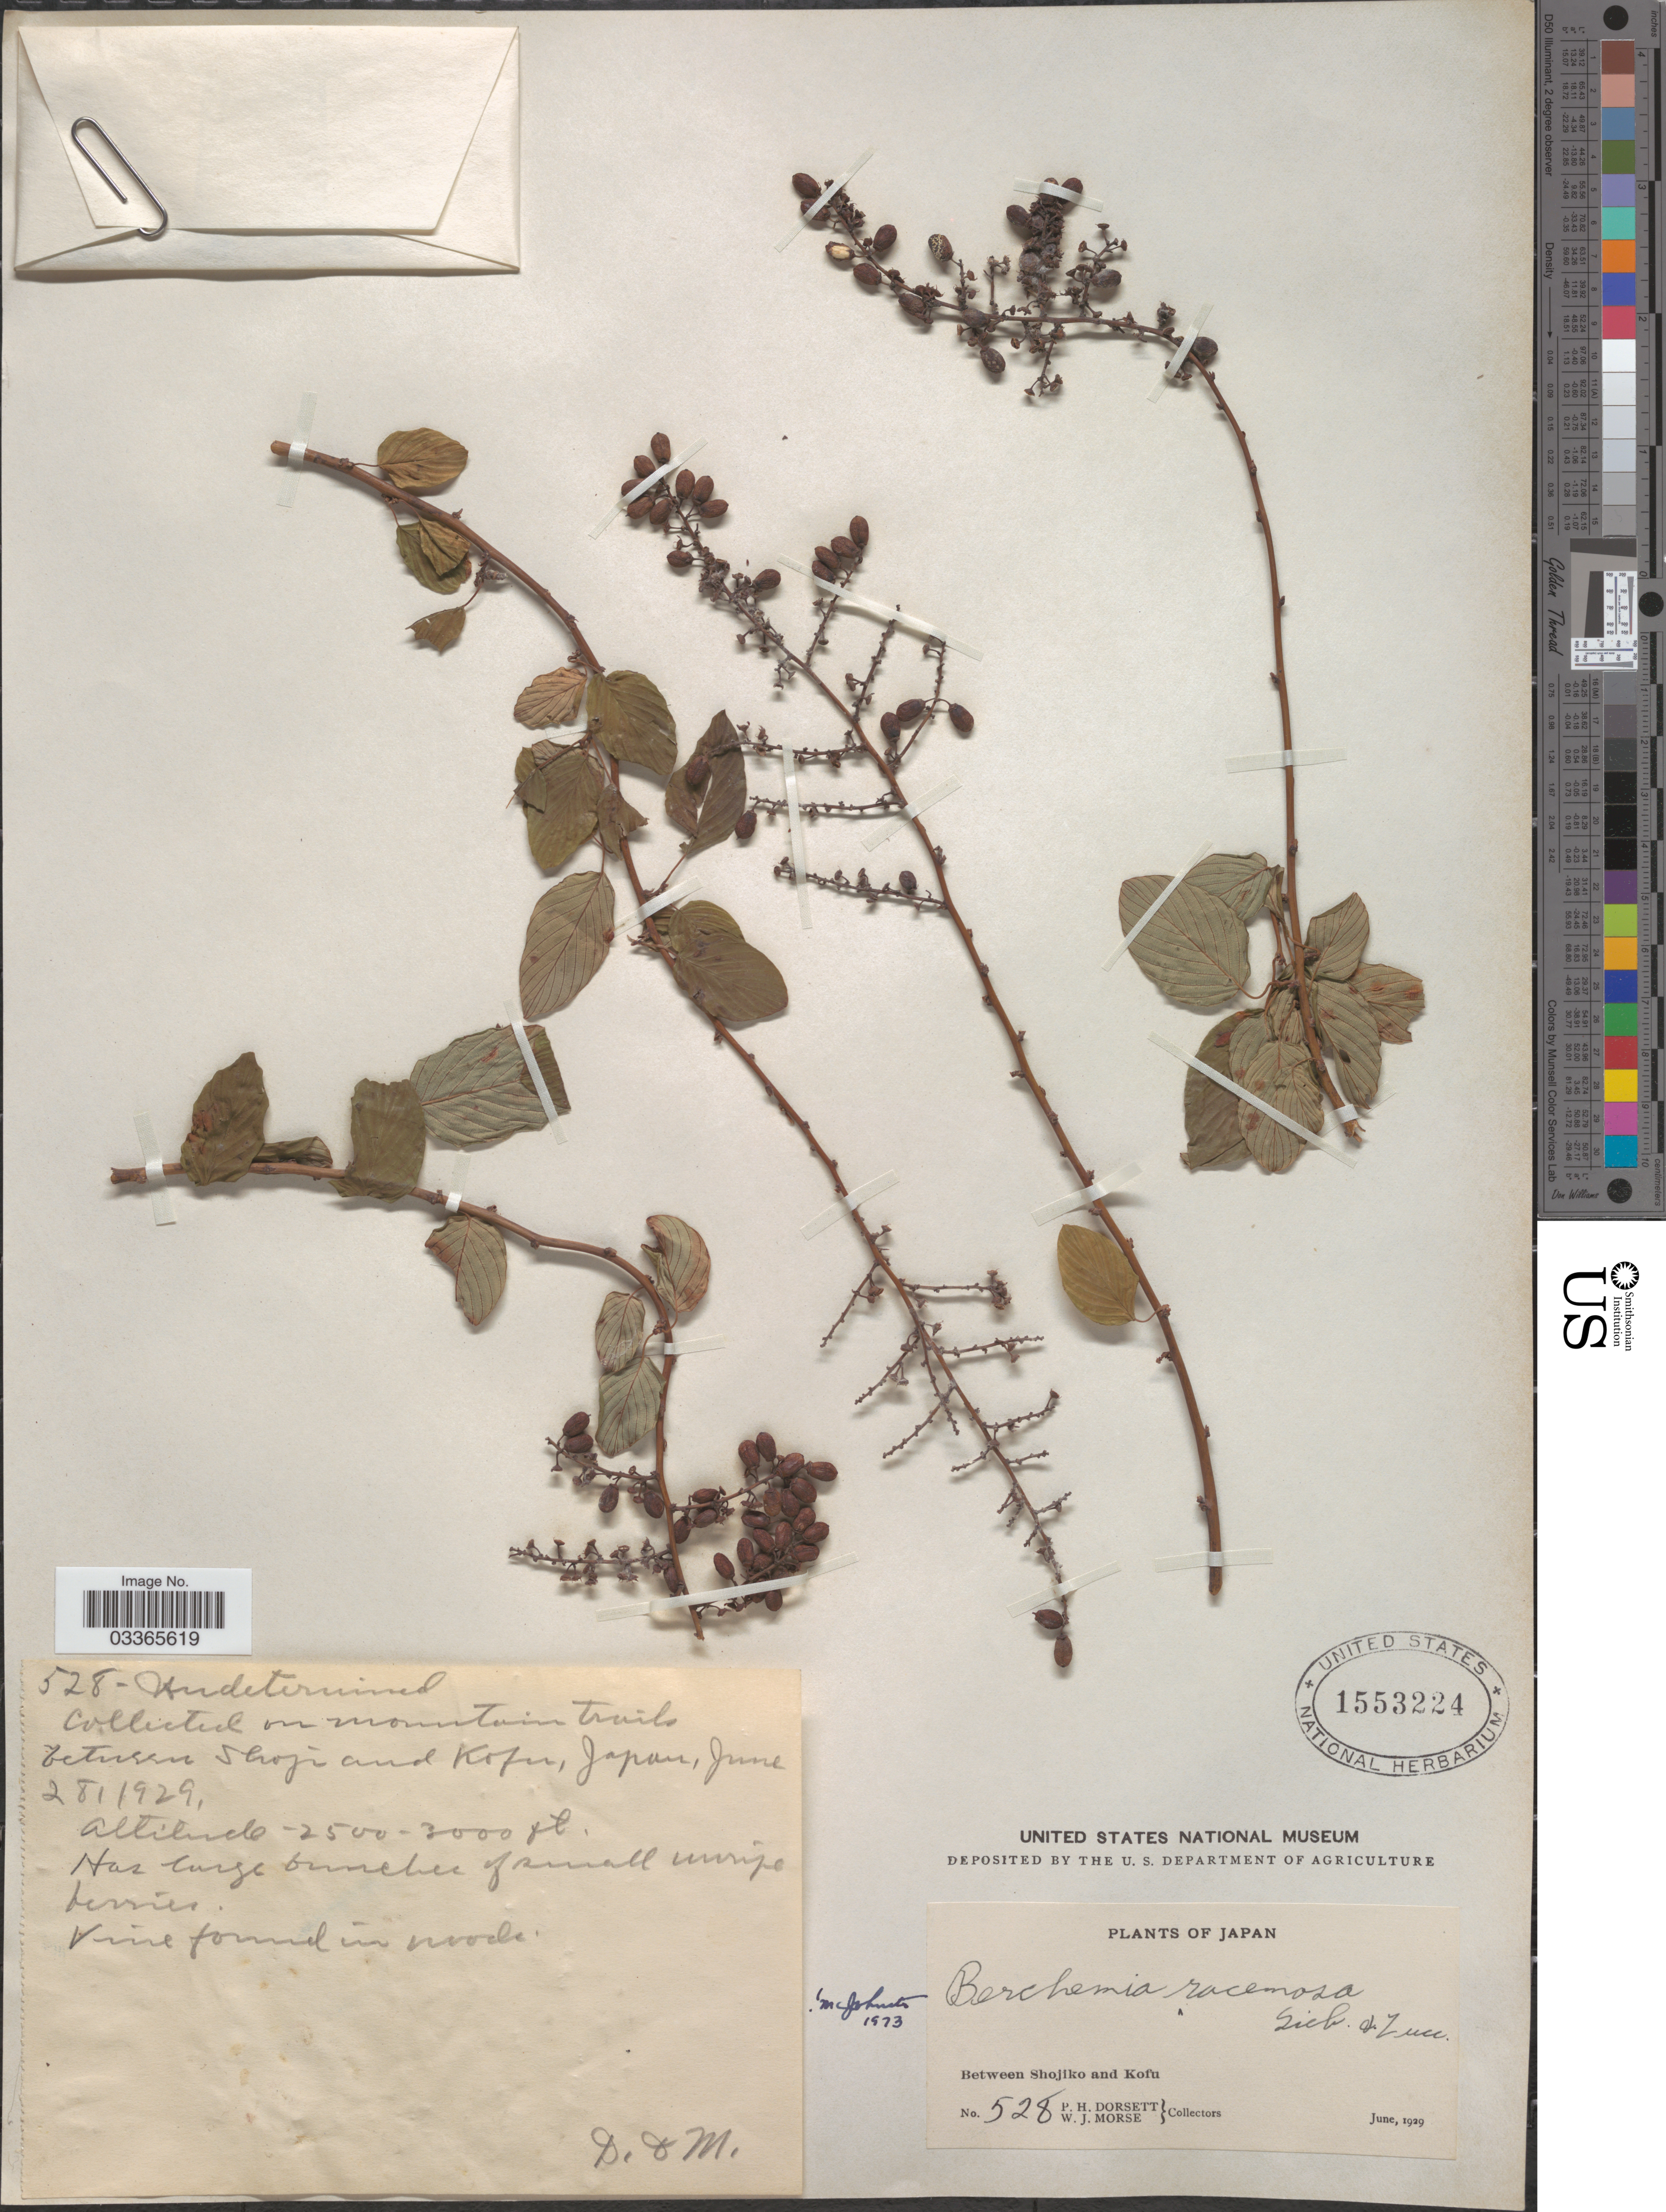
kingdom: Plantae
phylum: Tracheophyta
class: Magnoliopsida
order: Rosales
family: Rhamnaceae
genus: Berchemia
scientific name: Berchemia racemosa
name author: Siebold & Zucc.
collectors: P. H. Dorsett & W. J. Morse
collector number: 528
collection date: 1929-01-28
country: Japan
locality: Between Shojiko and Kofu, on mountain trails between Shoji and Kofu.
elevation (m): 762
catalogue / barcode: US 1553224